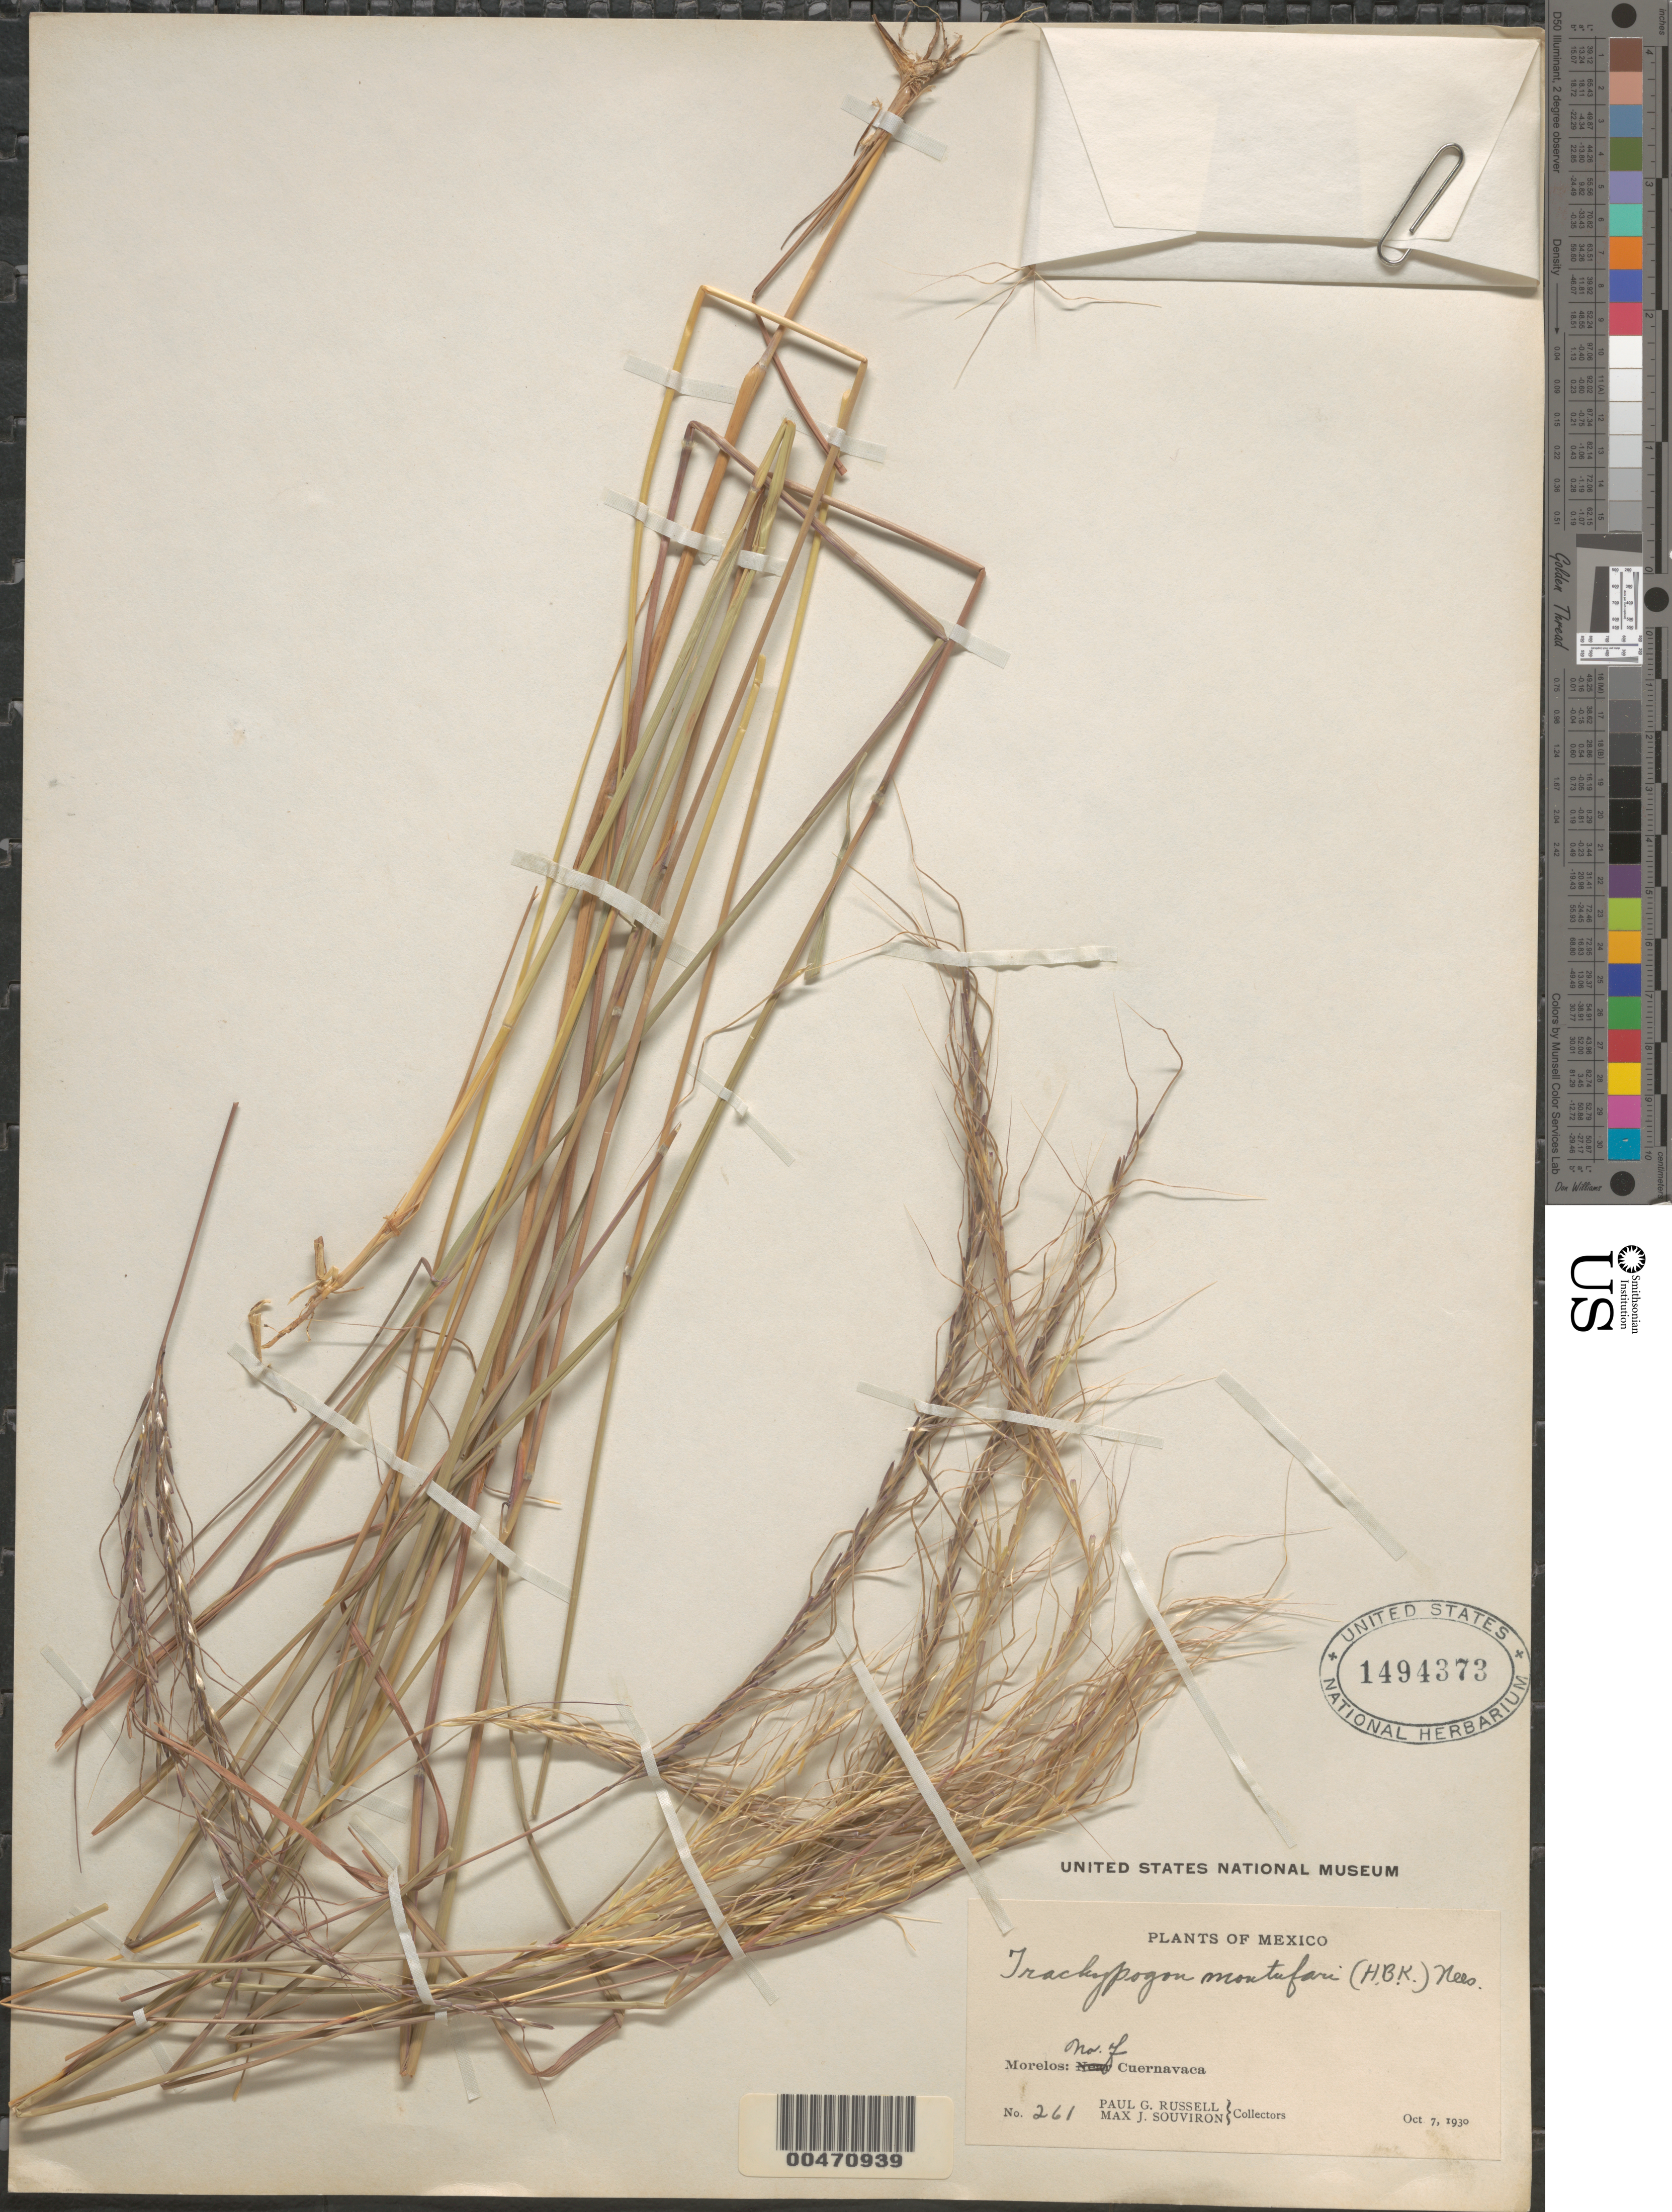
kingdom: Plantae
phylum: Tracheophyta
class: Liliopsida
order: Poales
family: Poaceae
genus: Trachypogon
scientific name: Trachypogon montufari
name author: (Kunth) Nees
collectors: P. G. Russell & M. J. Souviron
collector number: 261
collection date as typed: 7 Oct 1930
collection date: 1930-10-07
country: Mexico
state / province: Morelos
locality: N of Cuernavaca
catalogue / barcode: US 1494373